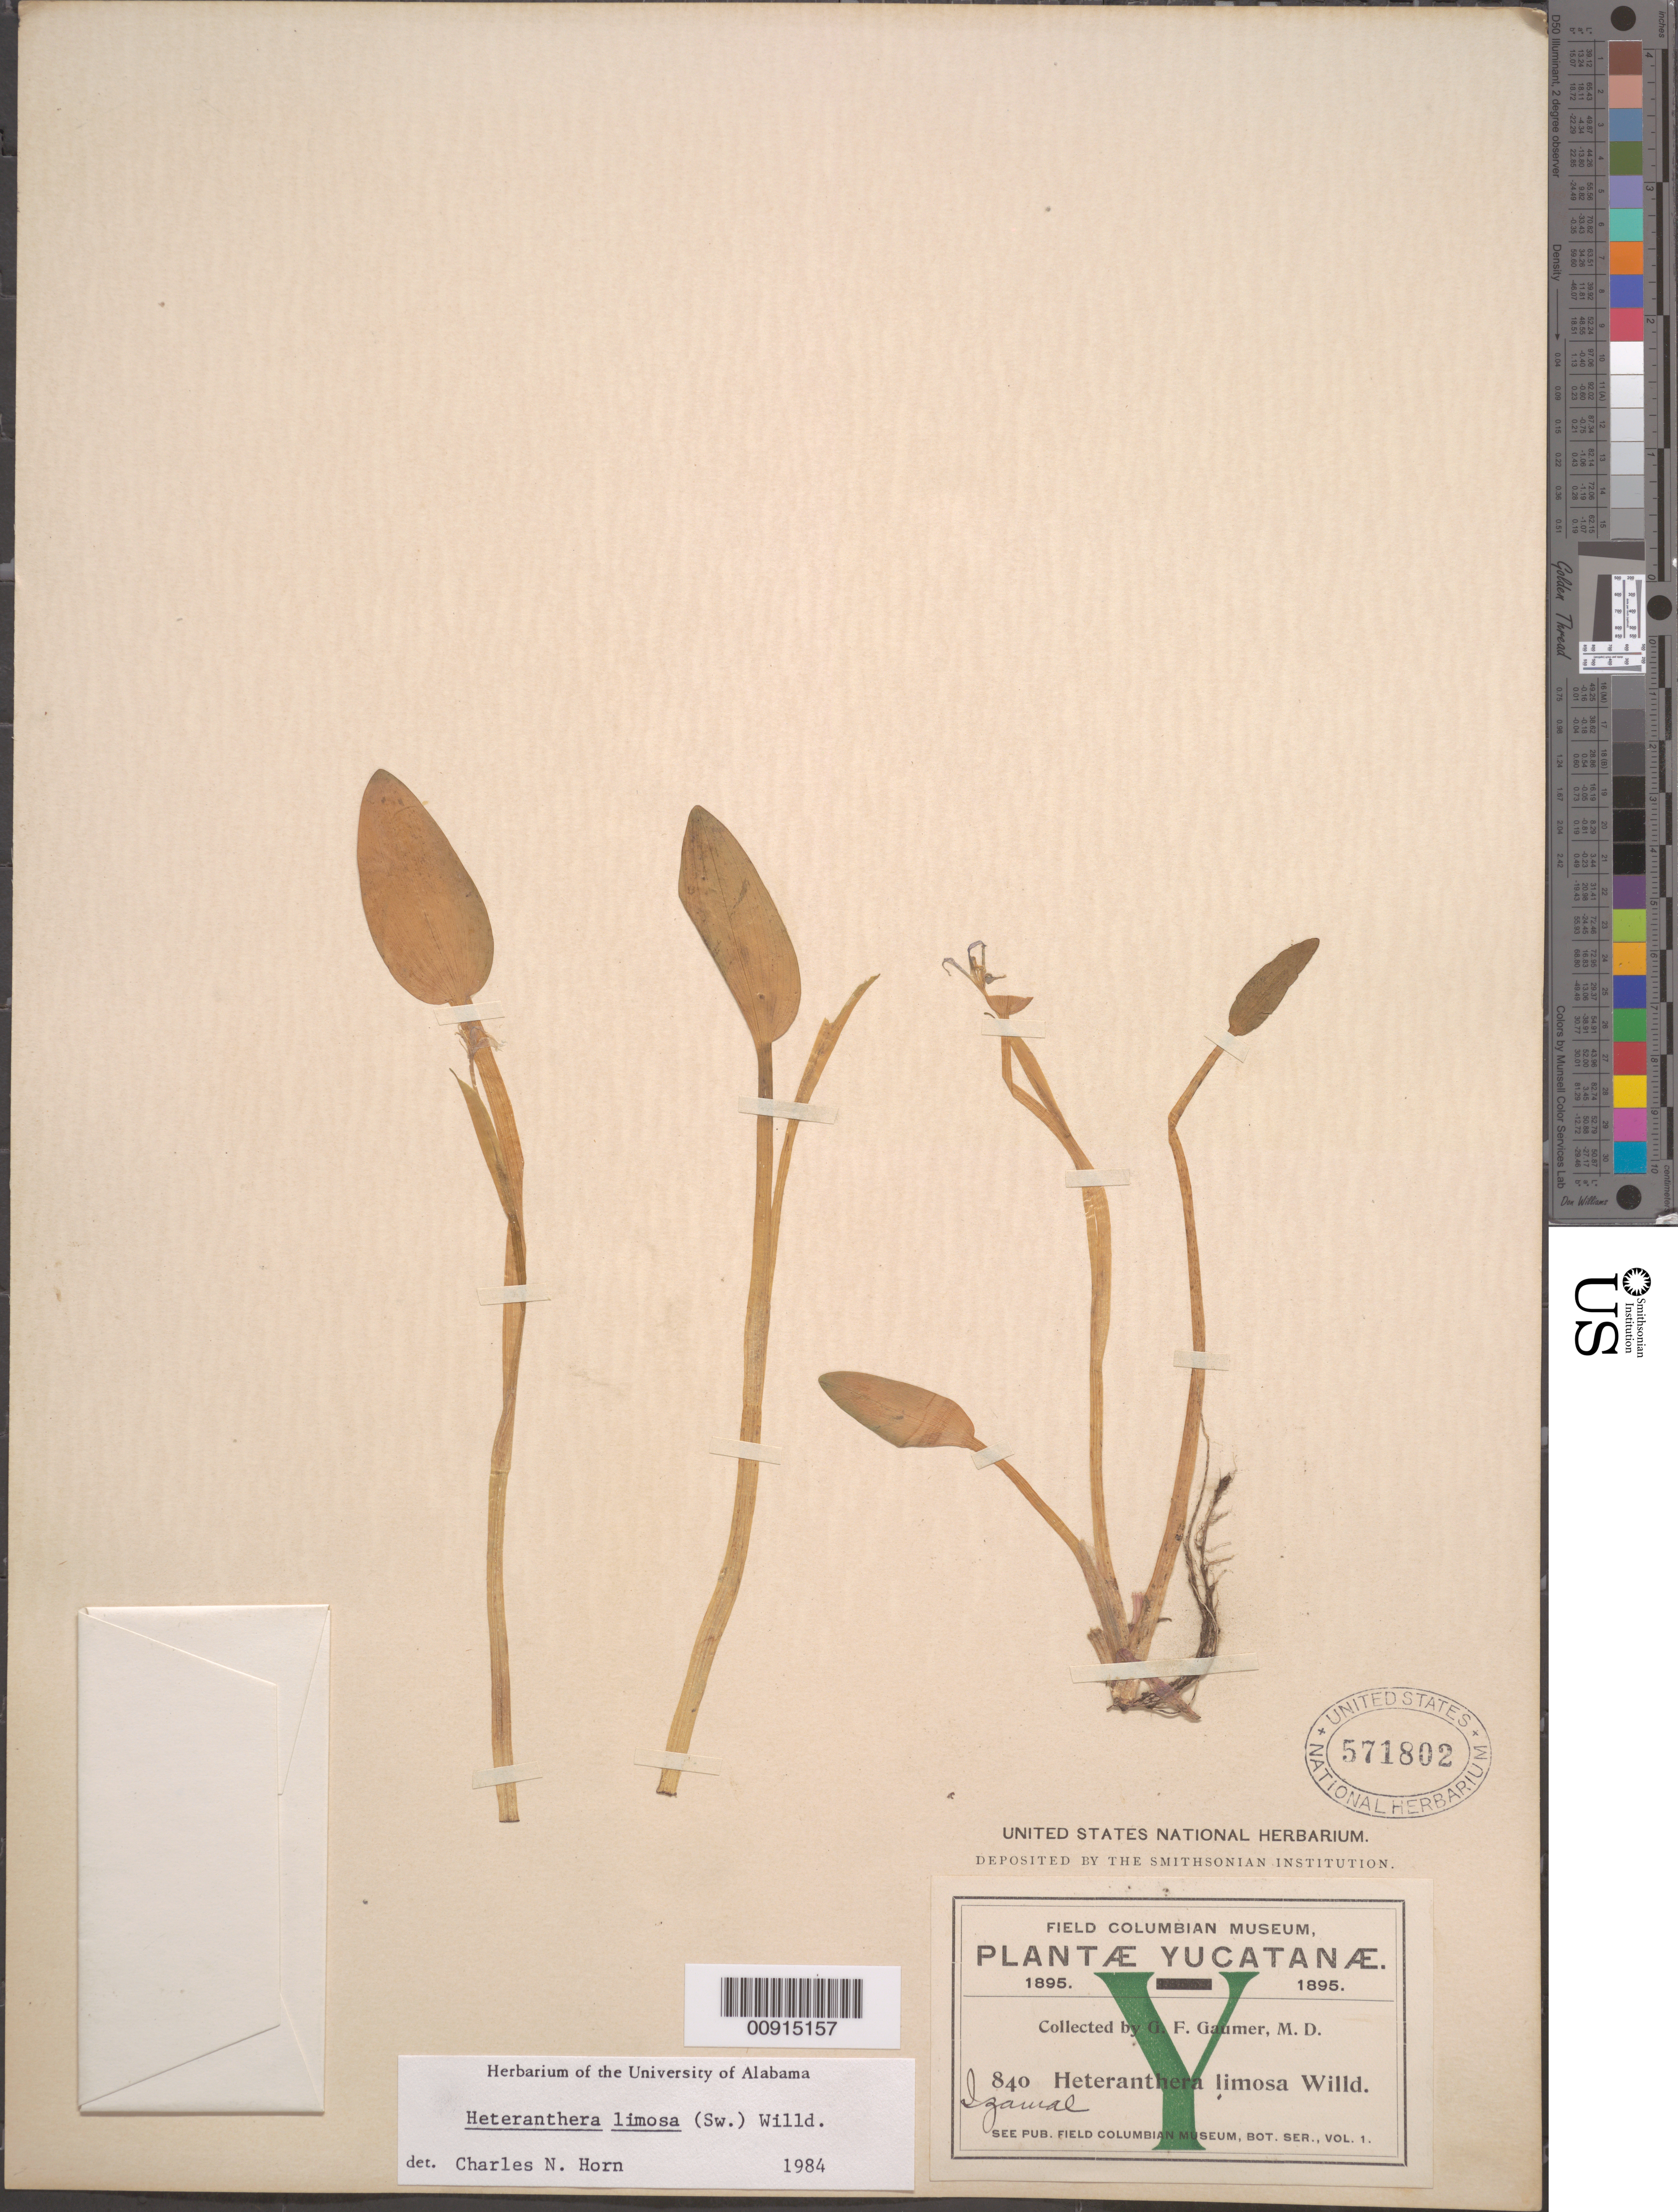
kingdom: Plantae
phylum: Tracheophyta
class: Liliopsida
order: Commelinales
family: Pontederiaceae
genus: Heteranthera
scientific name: Heteranthera limosa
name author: (Sw.) Willd.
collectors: G. F. Gaumer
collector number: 840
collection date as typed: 1895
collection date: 1895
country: Mexico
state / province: Yucatán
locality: Izamal, Yucatán.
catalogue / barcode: US 571802